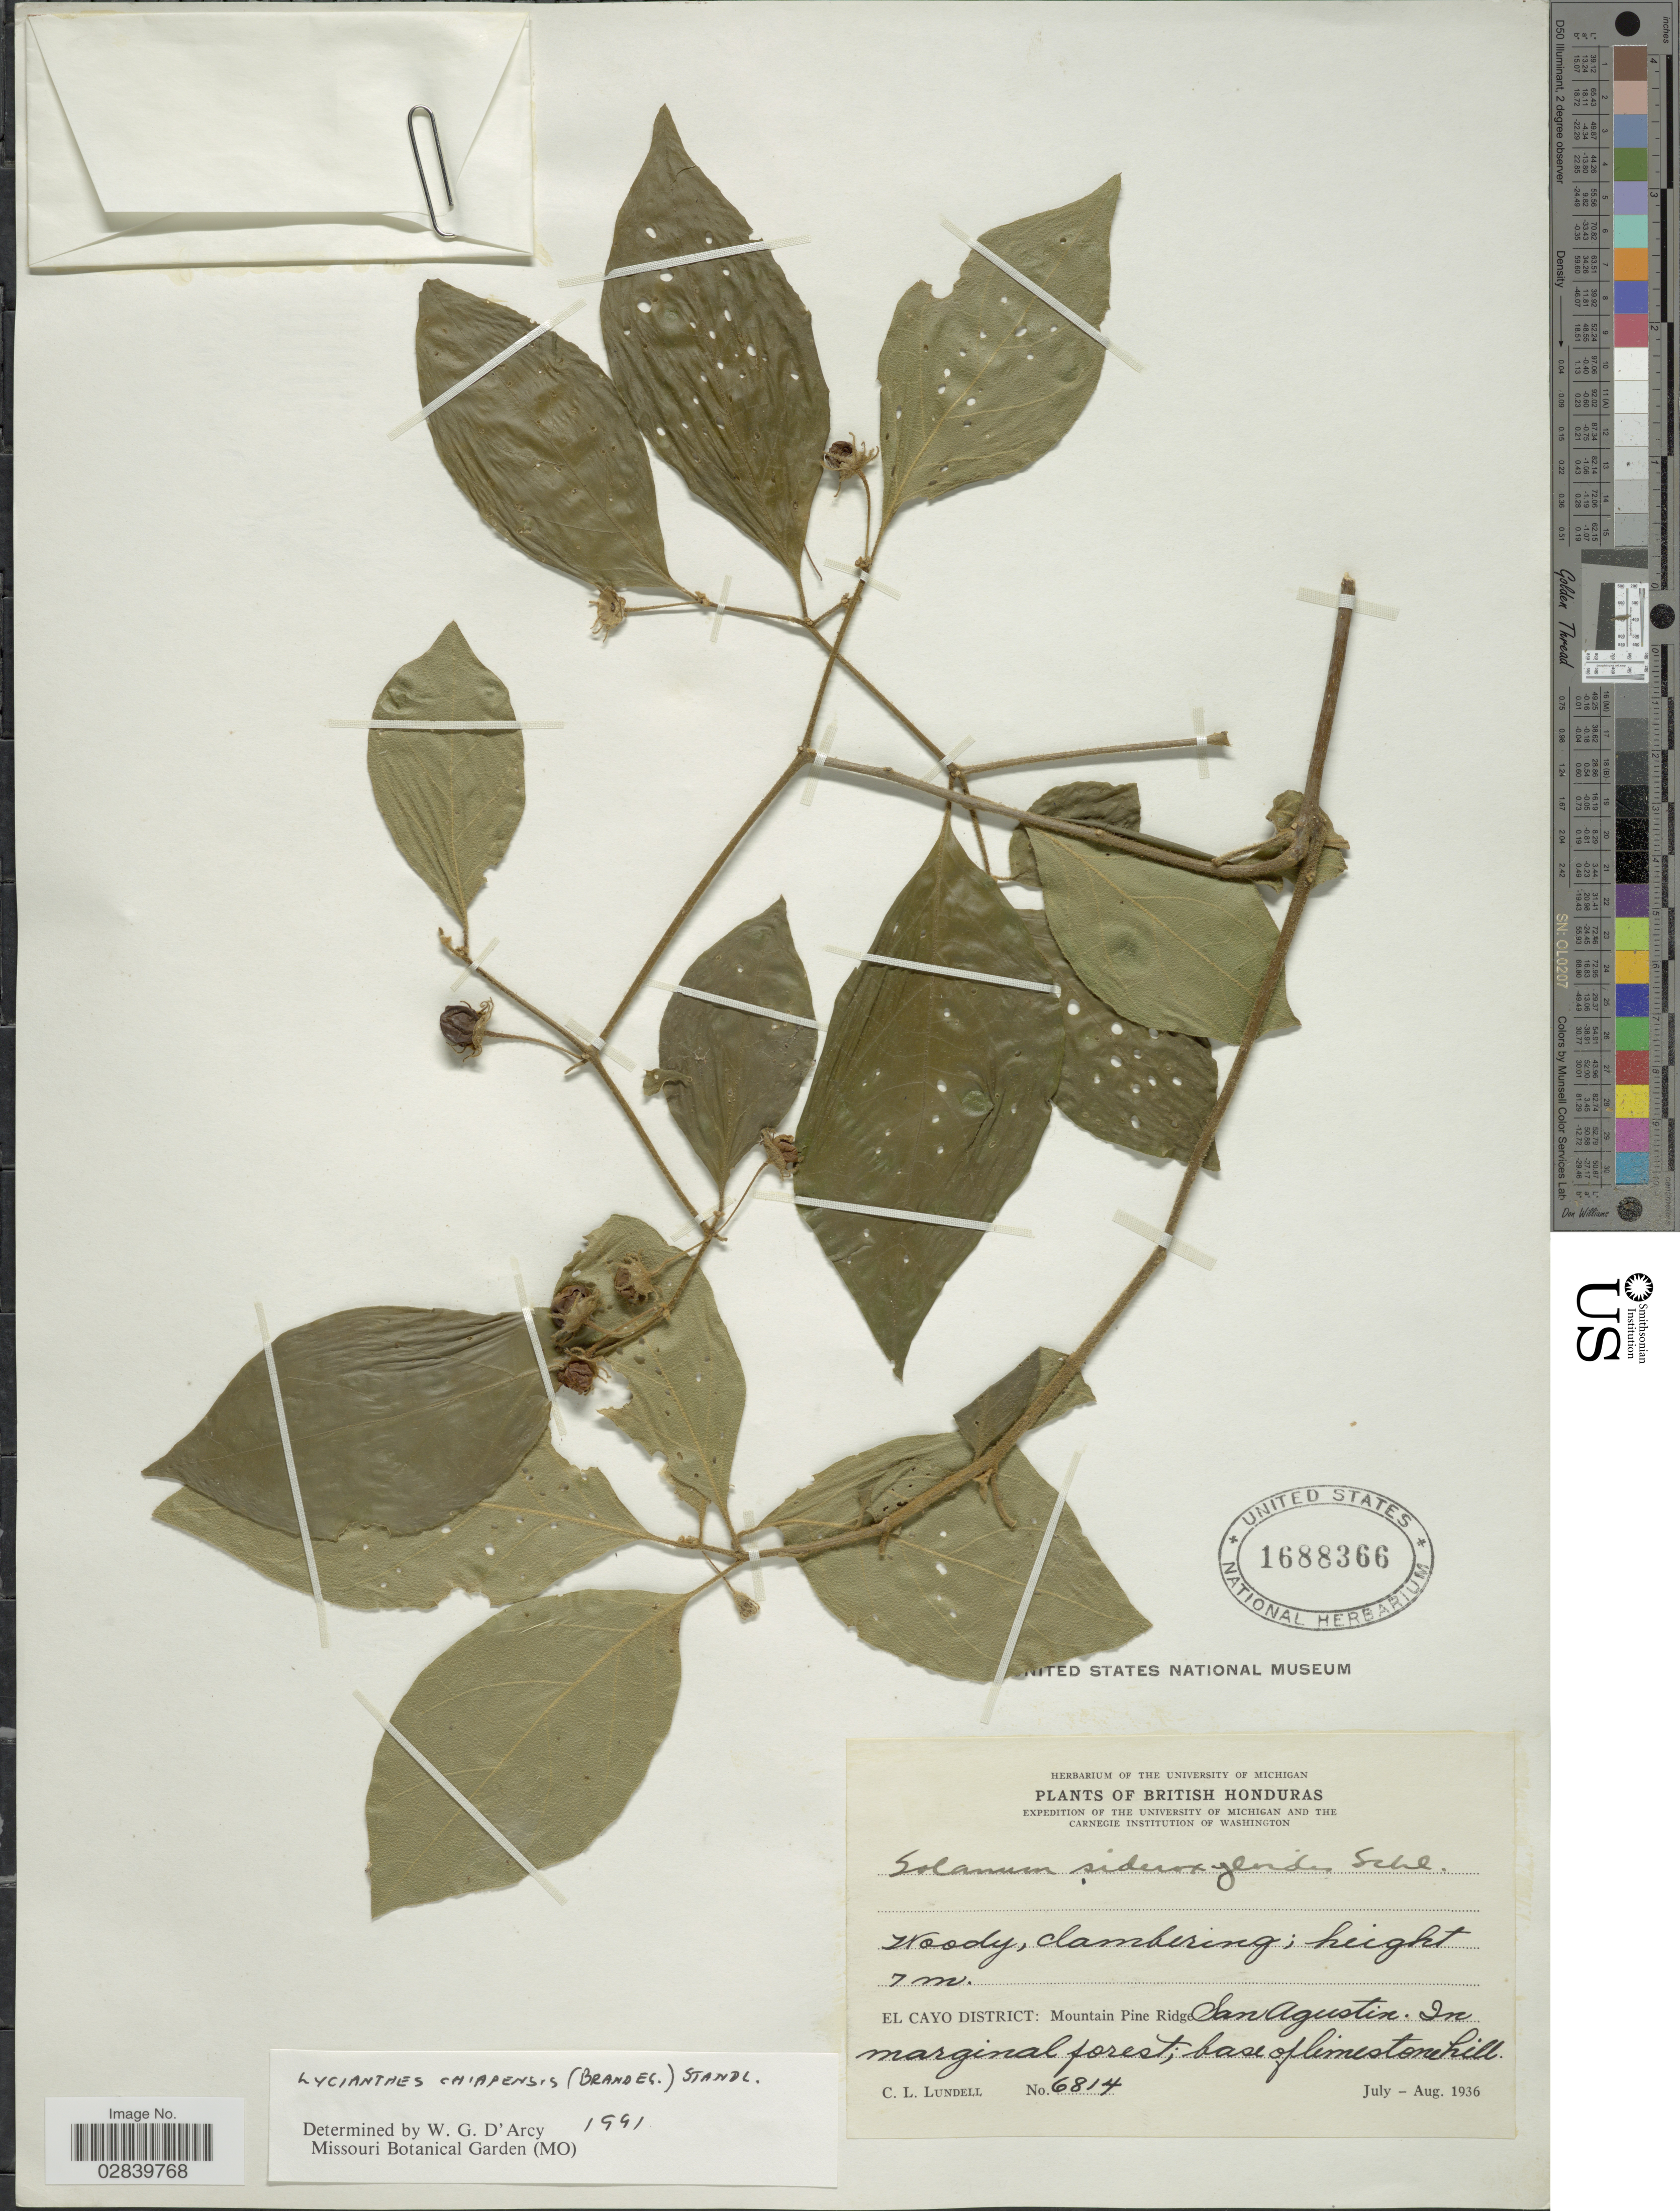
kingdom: Plantae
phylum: Tracheophyta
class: Magnoliopsida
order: Solanales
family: Solanaceae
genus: Lycianthes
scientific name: Lycianthes chiapensis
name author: (Brandegee) Standl.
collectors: C. L. Lundell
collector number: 6814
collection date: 1936-07/1936-08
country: Belize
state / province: Cayo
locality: El Cayo District: Mountain Pine Ridge San Augustin.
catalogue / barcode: US 1688366